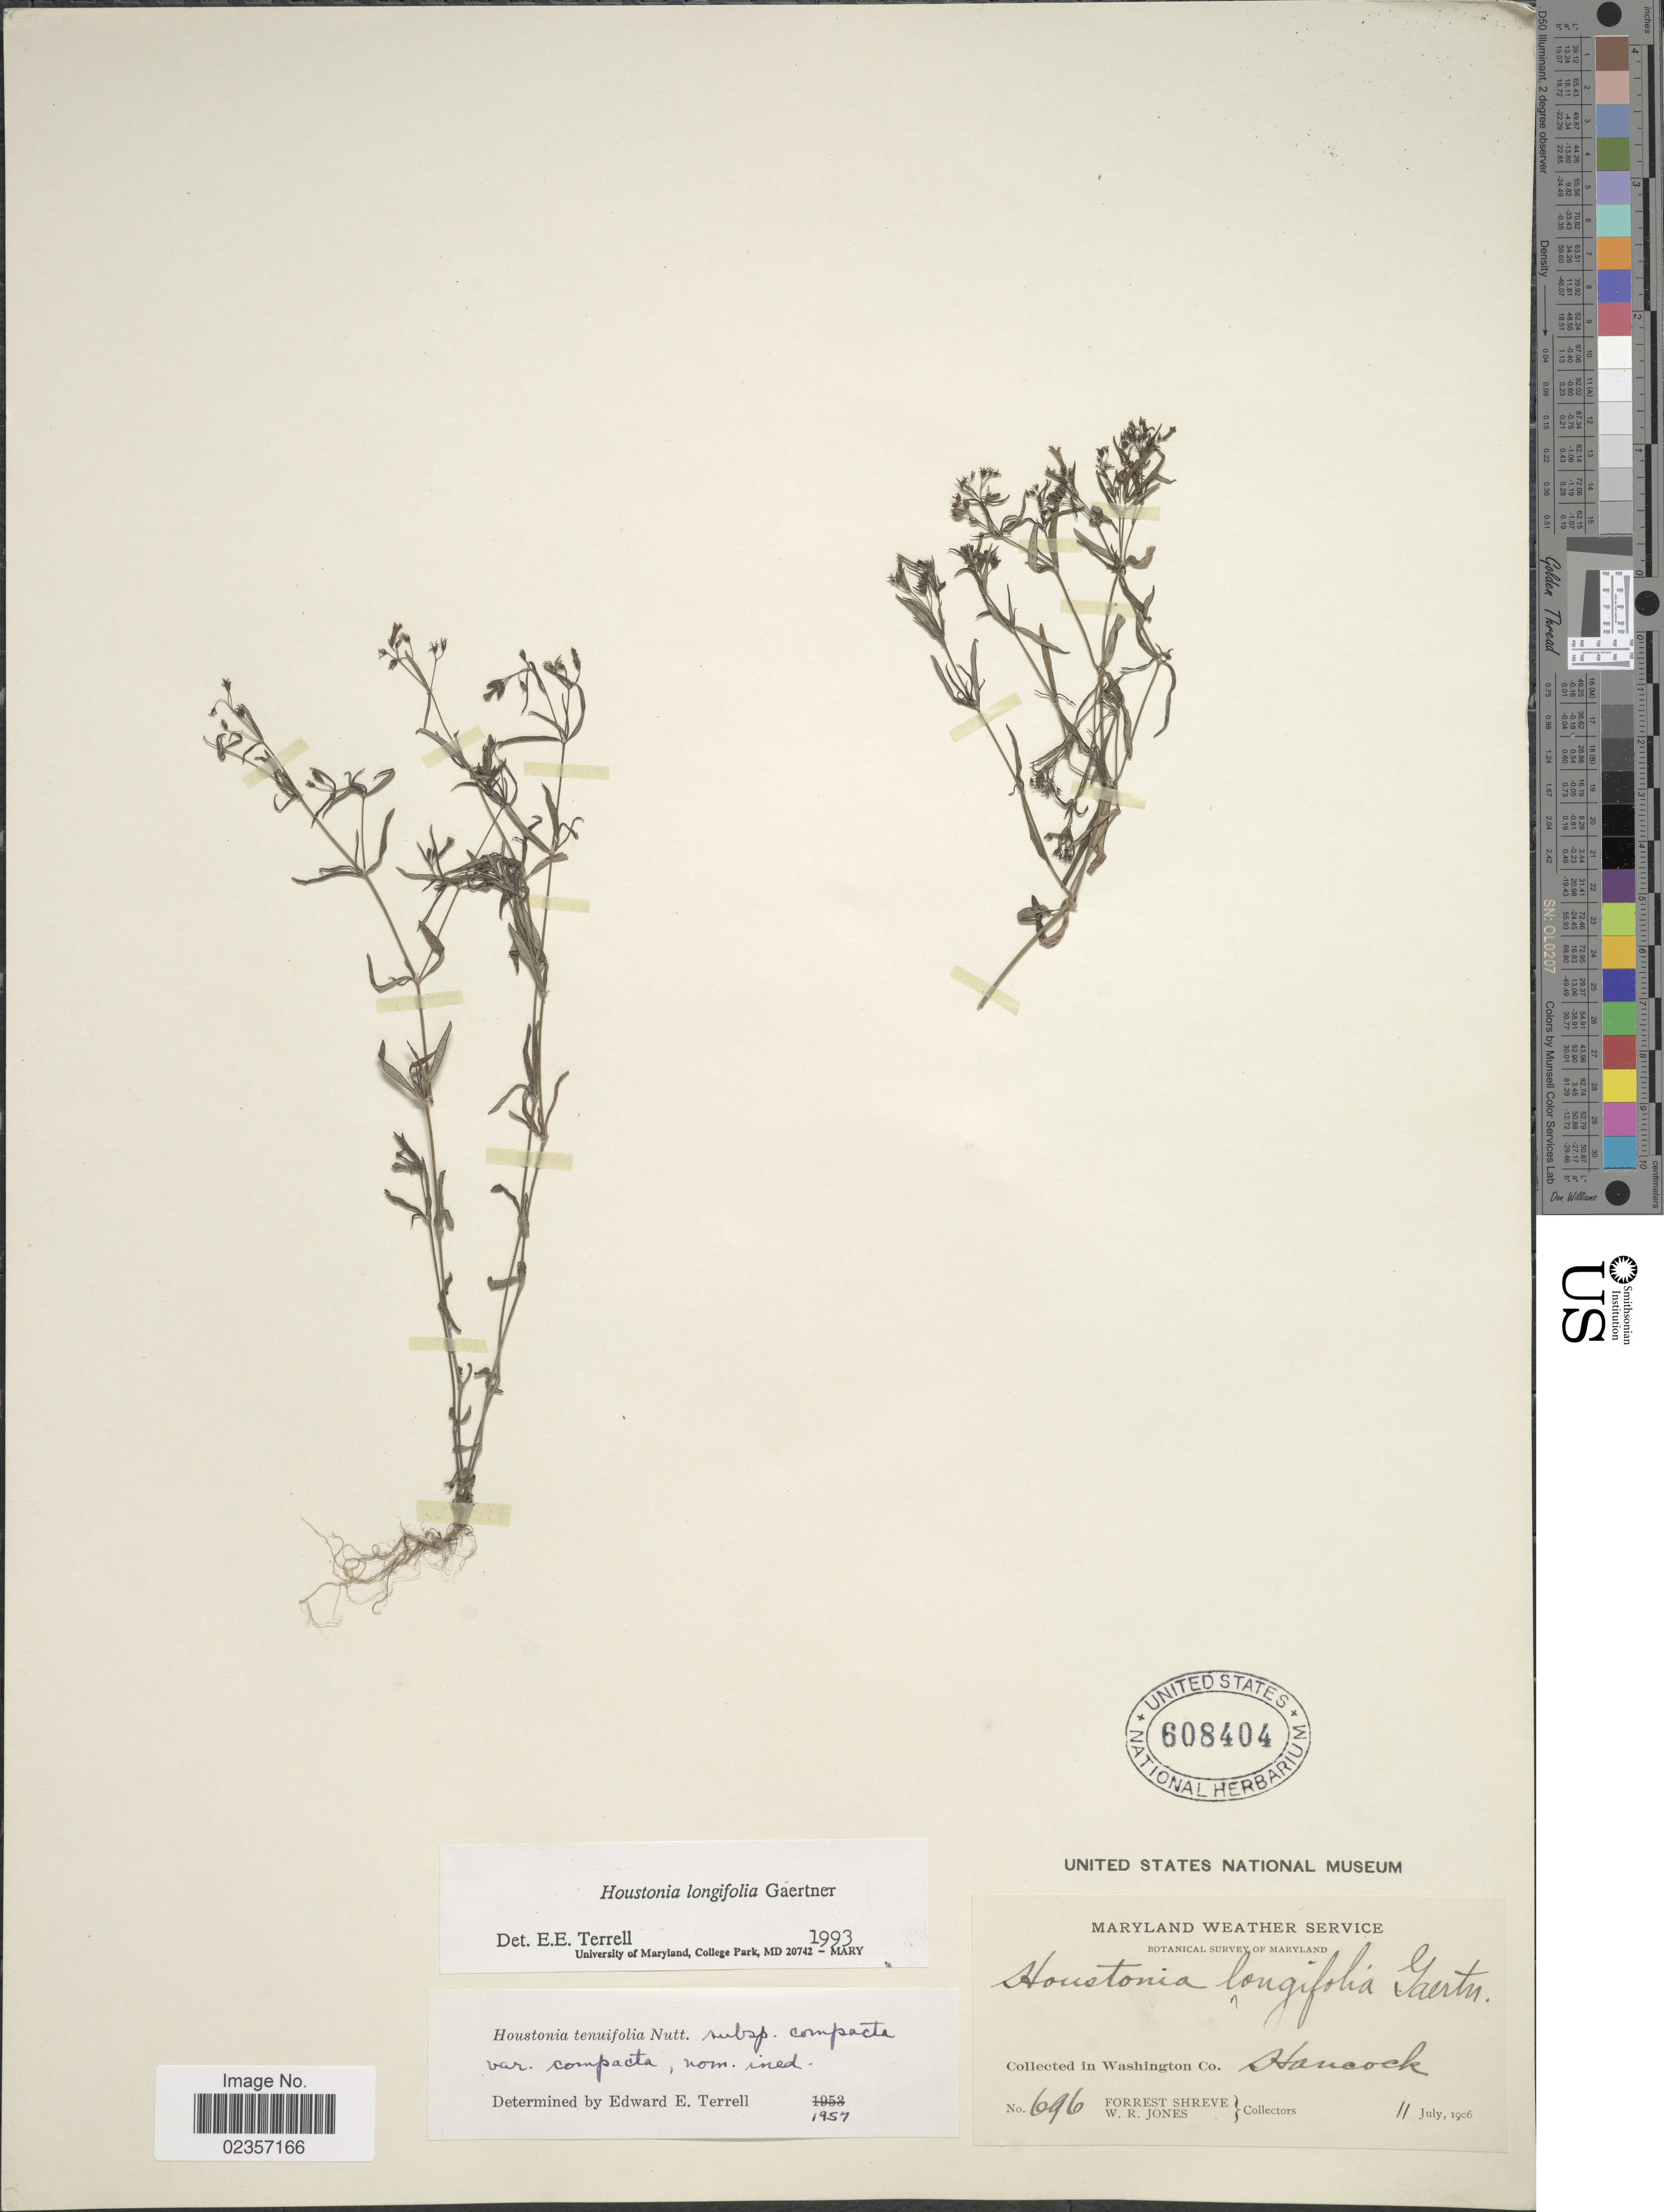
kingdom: Plantae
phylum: Tracheophyta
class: Magnoliopsida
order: Gentianales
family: Rubiaceae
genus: Houstonia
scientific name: Houstonia longifolia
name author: Gaertn.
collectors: F. Shreve & W. R. Jones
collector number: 696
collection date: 1906-07-11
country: United States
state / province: Maryland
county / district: Washngton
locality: Maryland Weather Service, In Washington Co. Hancock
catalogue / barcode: US 608404